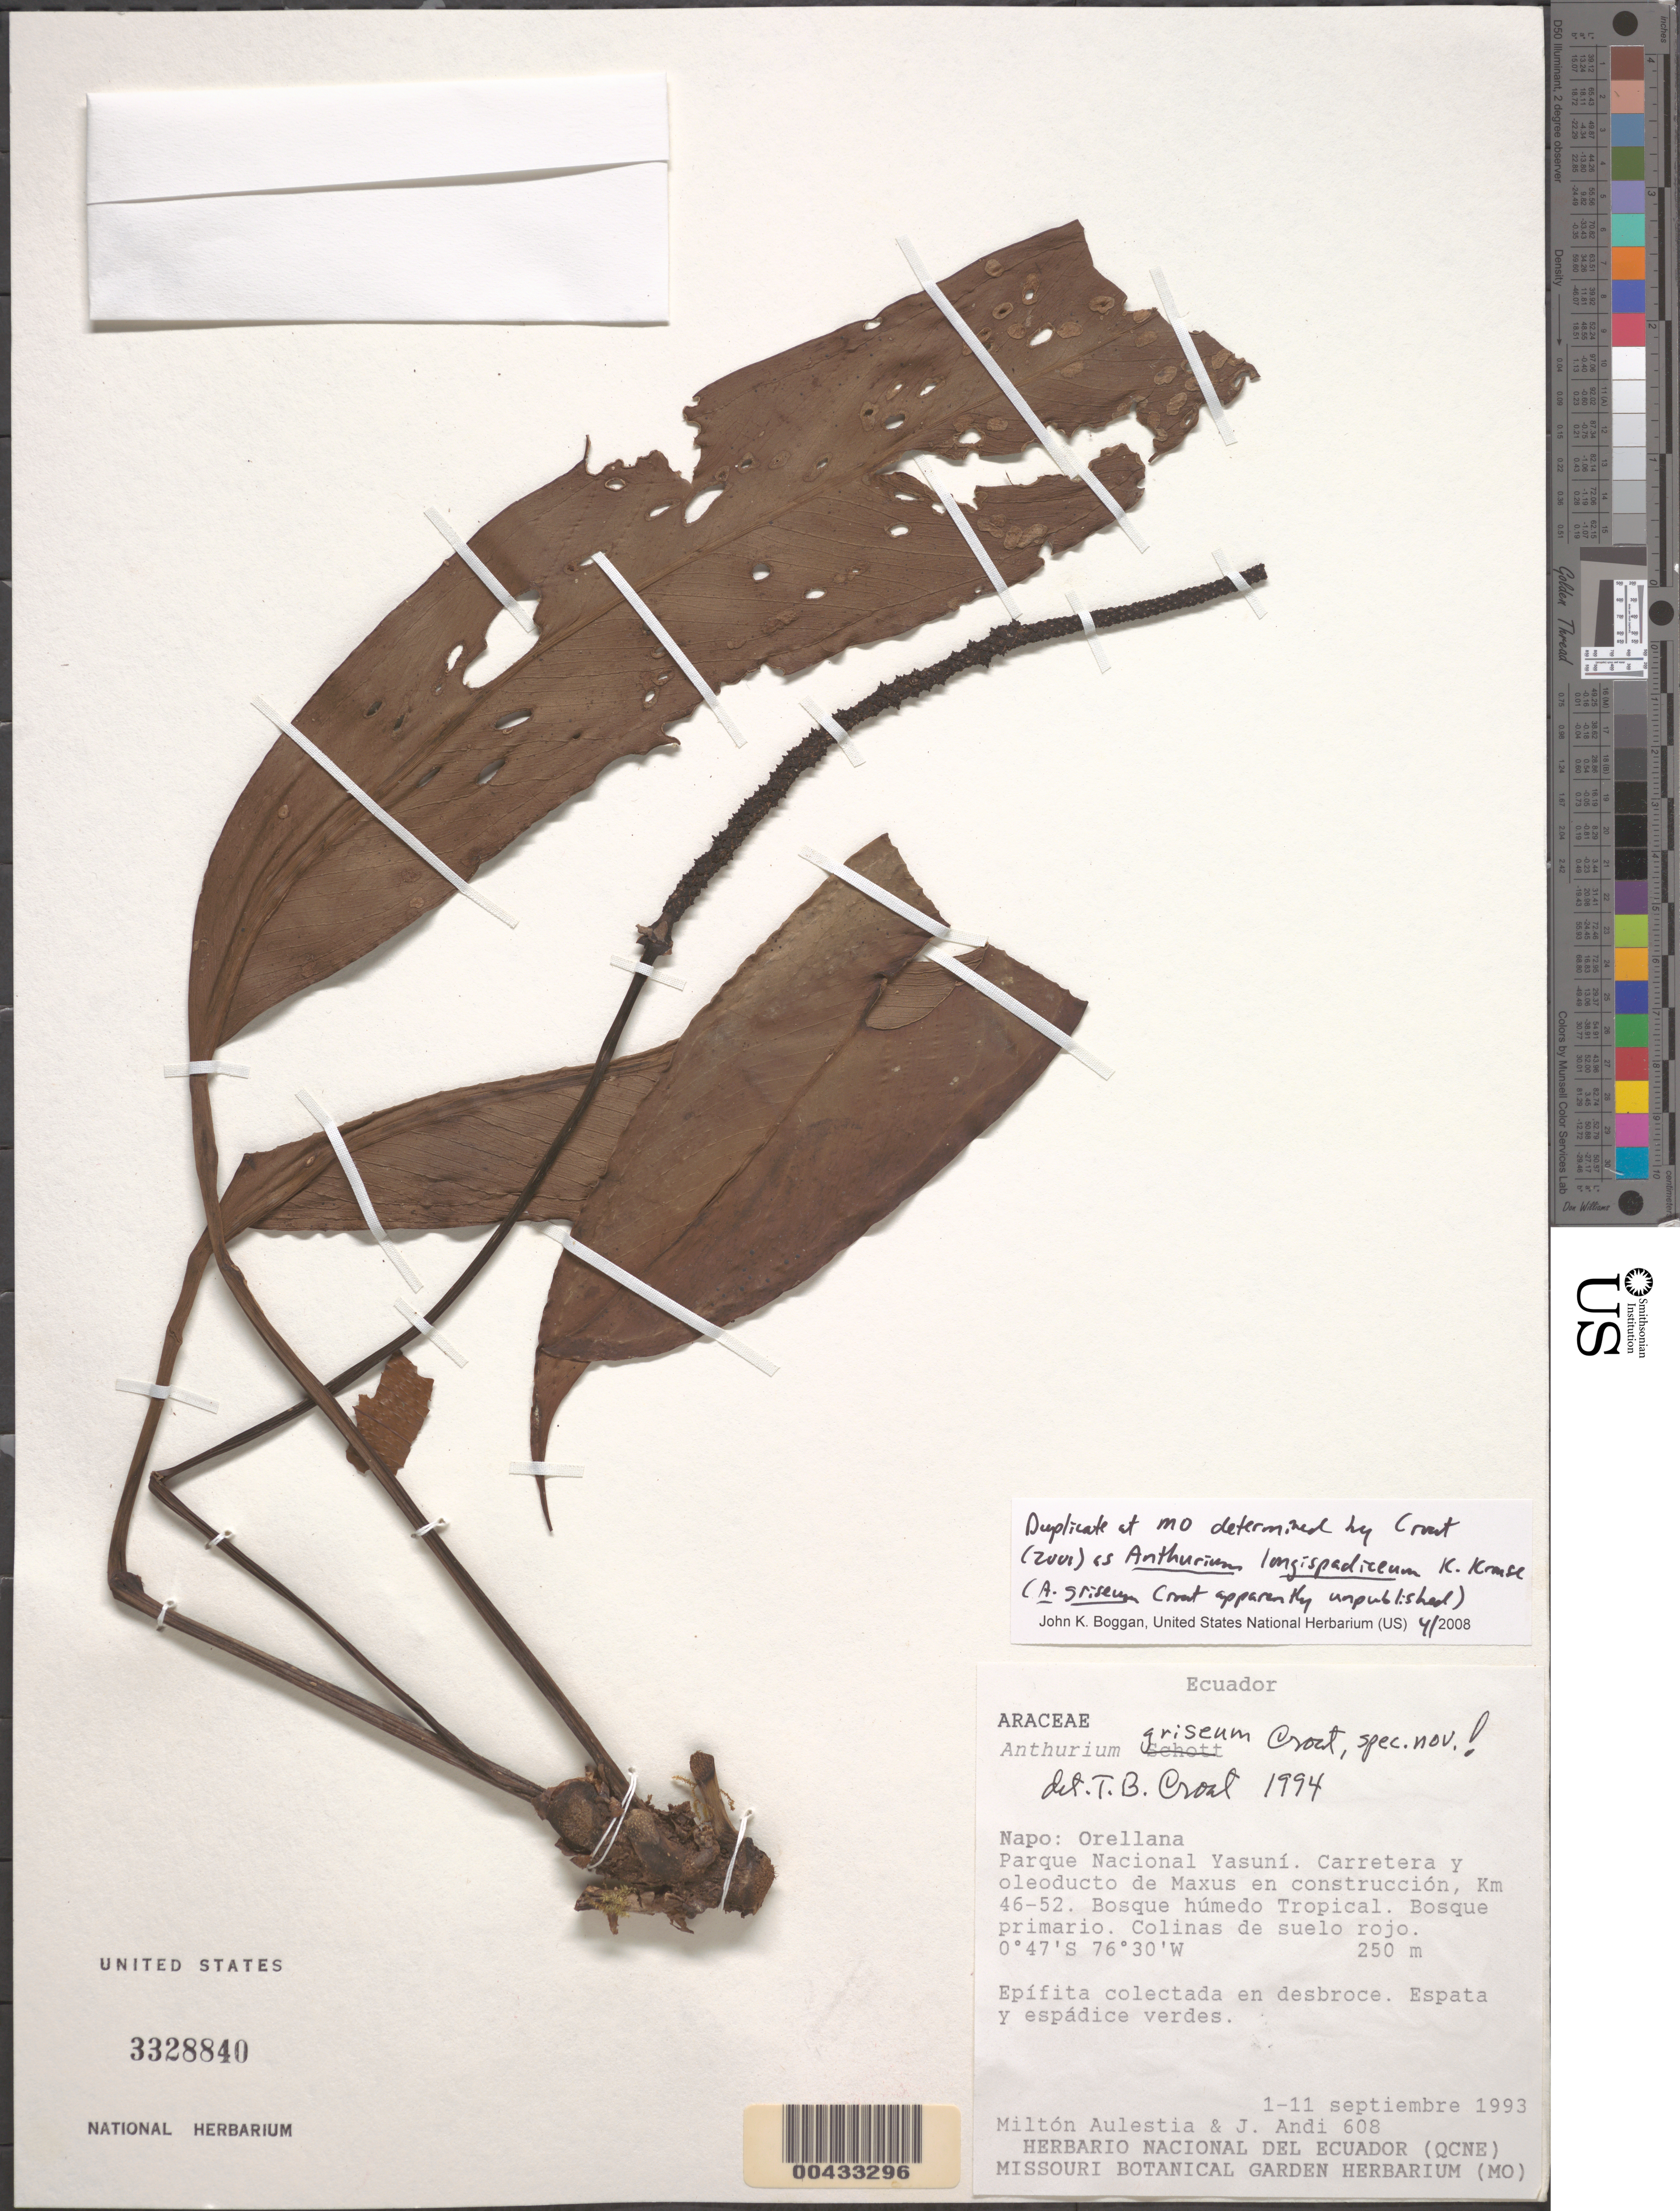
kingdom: Plantae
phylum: Tracheophyta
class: Liliopsida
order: Alismatales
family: Araceae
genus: Anthurium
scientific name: Anthurium longispadiceum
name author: K. Krause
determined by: Boggan, J. K., (US), NMNH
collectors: M. Aulestia & J. Andi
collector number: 608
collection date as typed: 01 Sep 1993 to 11 Sep 1993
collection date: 1993-09-01/1993-09-11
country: Ecuador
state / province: Napo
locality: Orellana, Parque Nacional Yasuni, Carretera y Oleoducto de Maxus enconstruccion, km 46-52.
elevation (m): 250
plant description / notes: Annotated as "Anthurium griseum Croat, spec. nov." by Croat (1994), ined. name never published. Duplicate of this collection at MO, also previously determined as Anthurium griseum Croat, has since been determined by Croat (2001) as Anthurium longispadiceum K. Krause.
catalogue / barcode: US 3328840